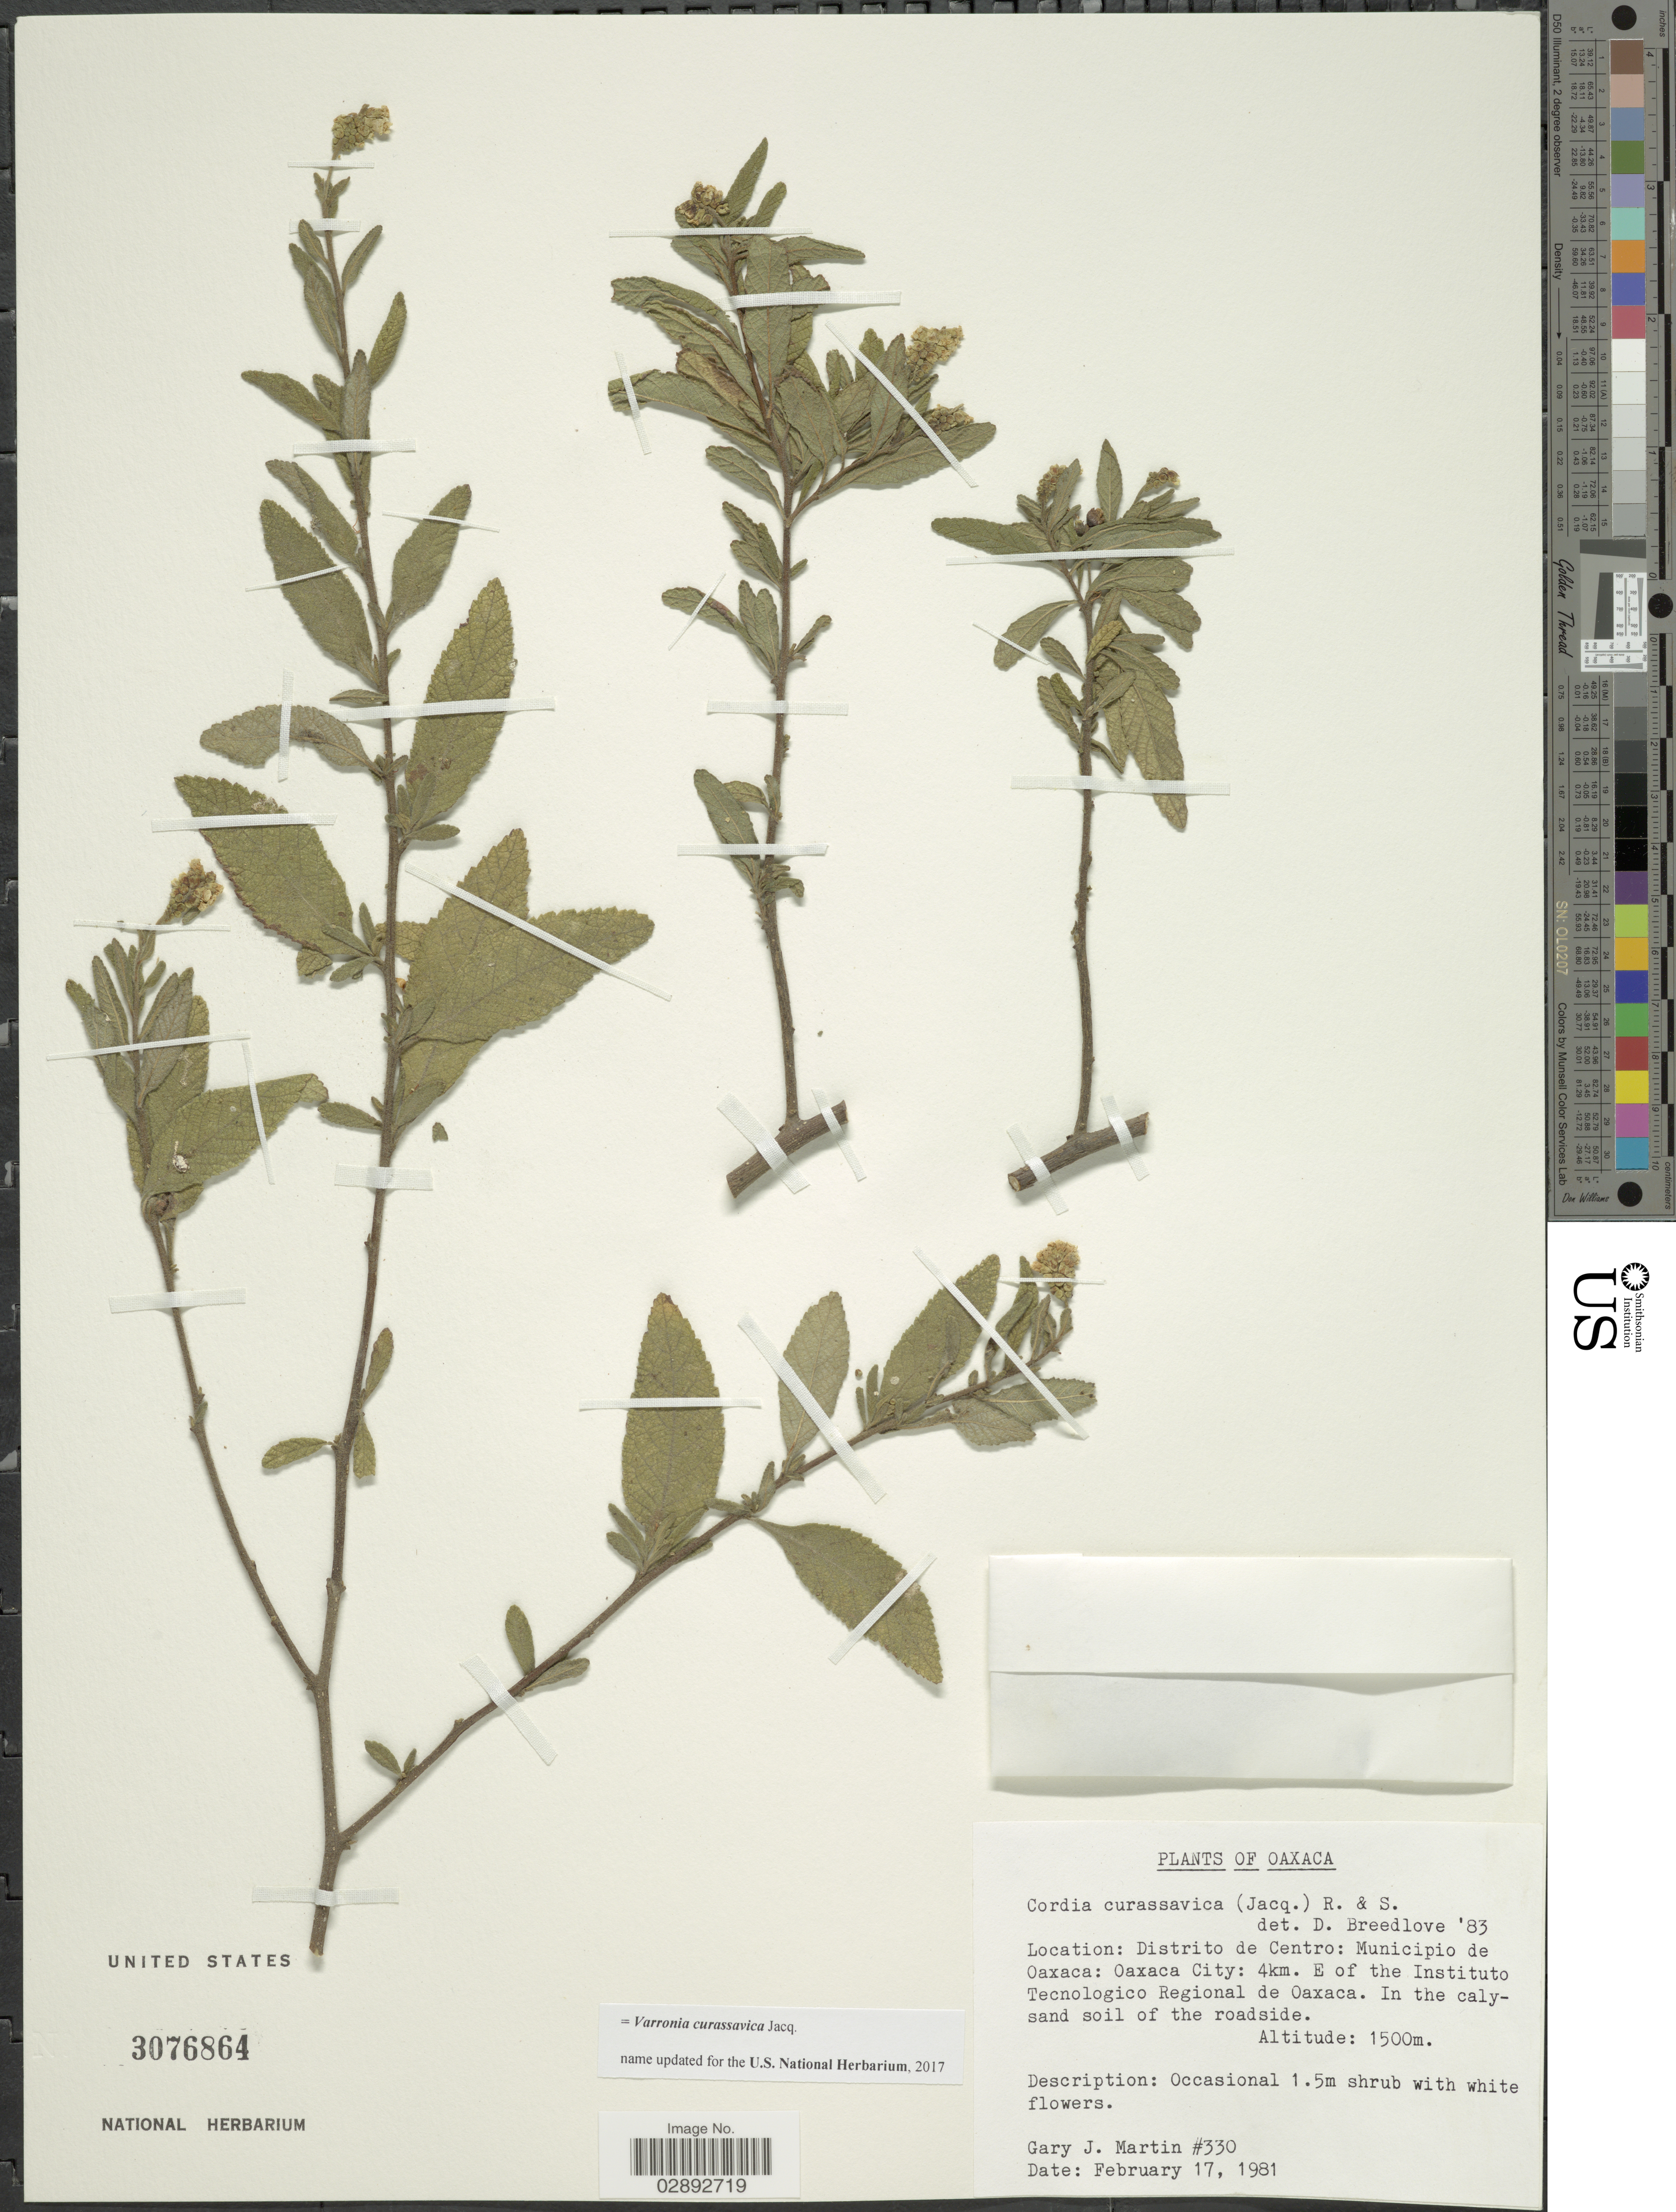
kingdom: Plantae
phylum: Tracheophyta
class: Magnoliopsida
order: Boraginales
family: Cordiaceae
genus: Varronia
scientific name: Varronia curassavica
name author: Jacq.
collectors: G. J. Martin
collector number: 330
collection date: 1981-02-17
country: Mexico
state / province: Oaxaca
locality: Distrito de Centro: Municipio de Oaxaca: Oaxaca City: 4km. E of the Instituto Tecnologico Regional de Oaxaca.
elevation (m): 1500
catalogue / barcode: US 3076864